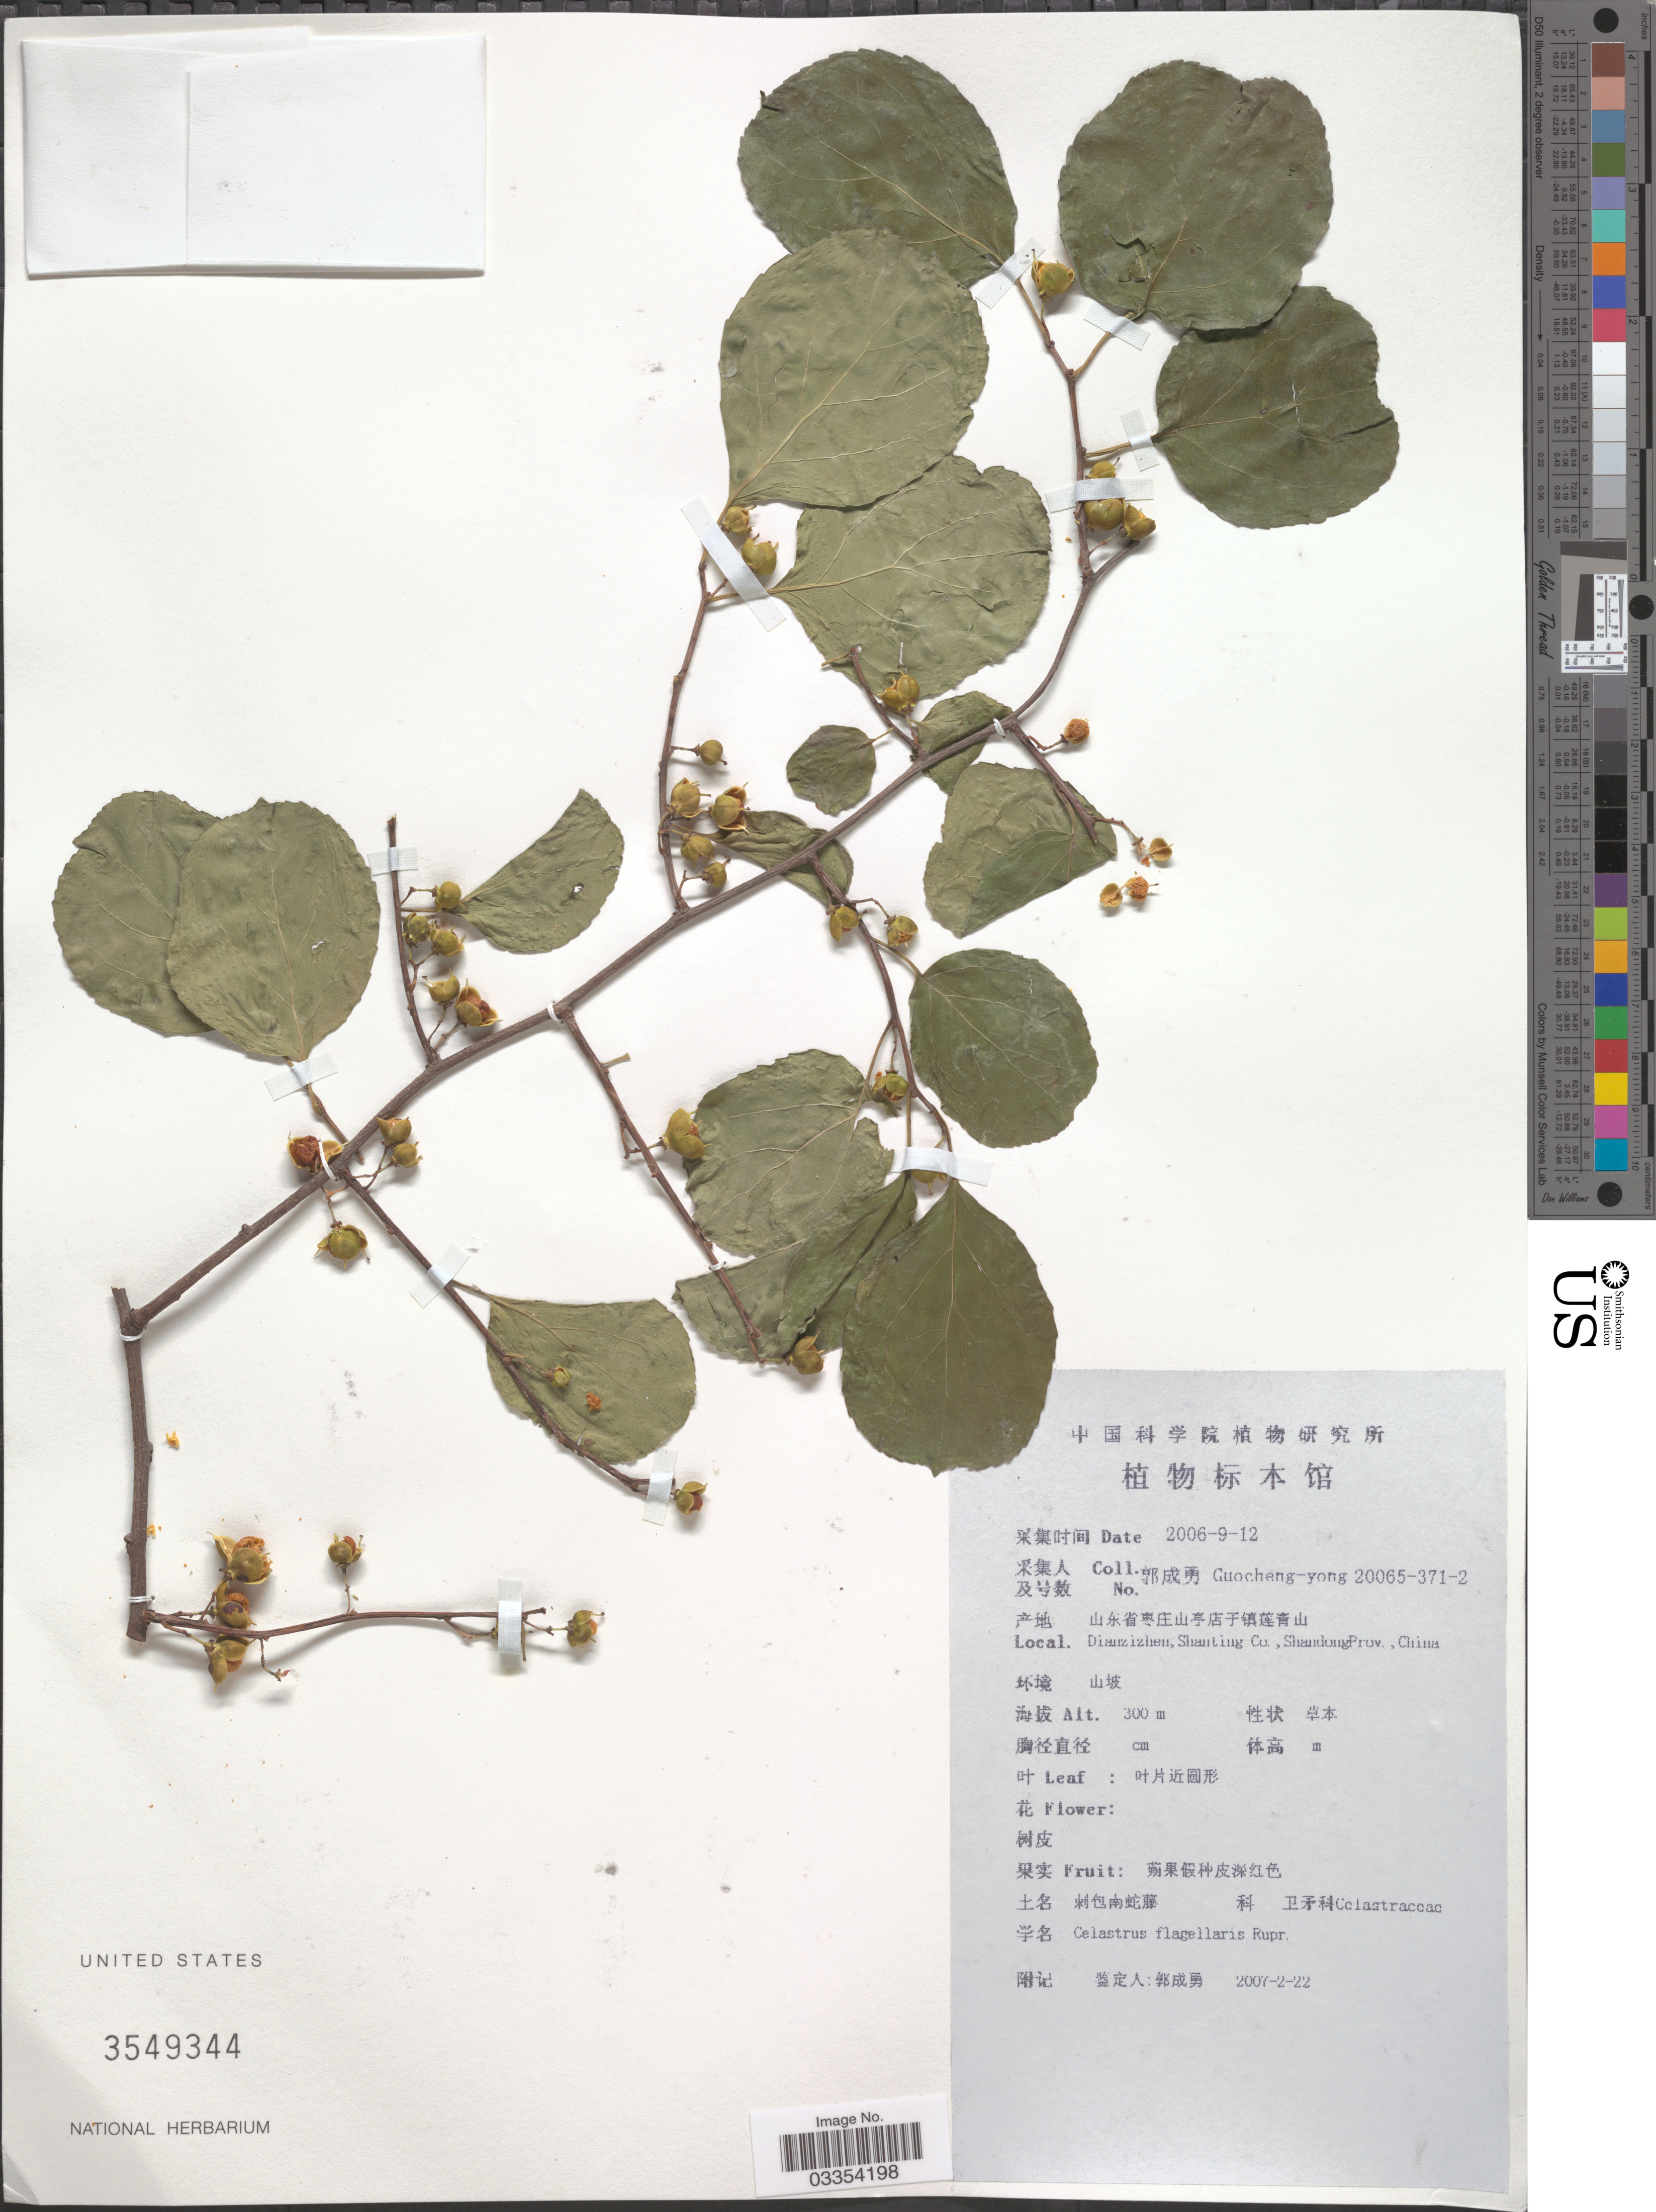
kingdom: Plantae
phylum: Tracheophyta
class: Magnoliopsida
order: Celastrales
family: Celastraceae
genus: Celastrus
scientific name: Celastrus flagellaris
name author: Rupr.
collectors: Guo cheng-yong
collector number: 20065-371-2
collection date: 2006-09-12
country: China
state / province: Shandong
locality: Dianzizhen, Shanting Co. X.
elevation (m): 300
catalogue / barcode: US 3549344